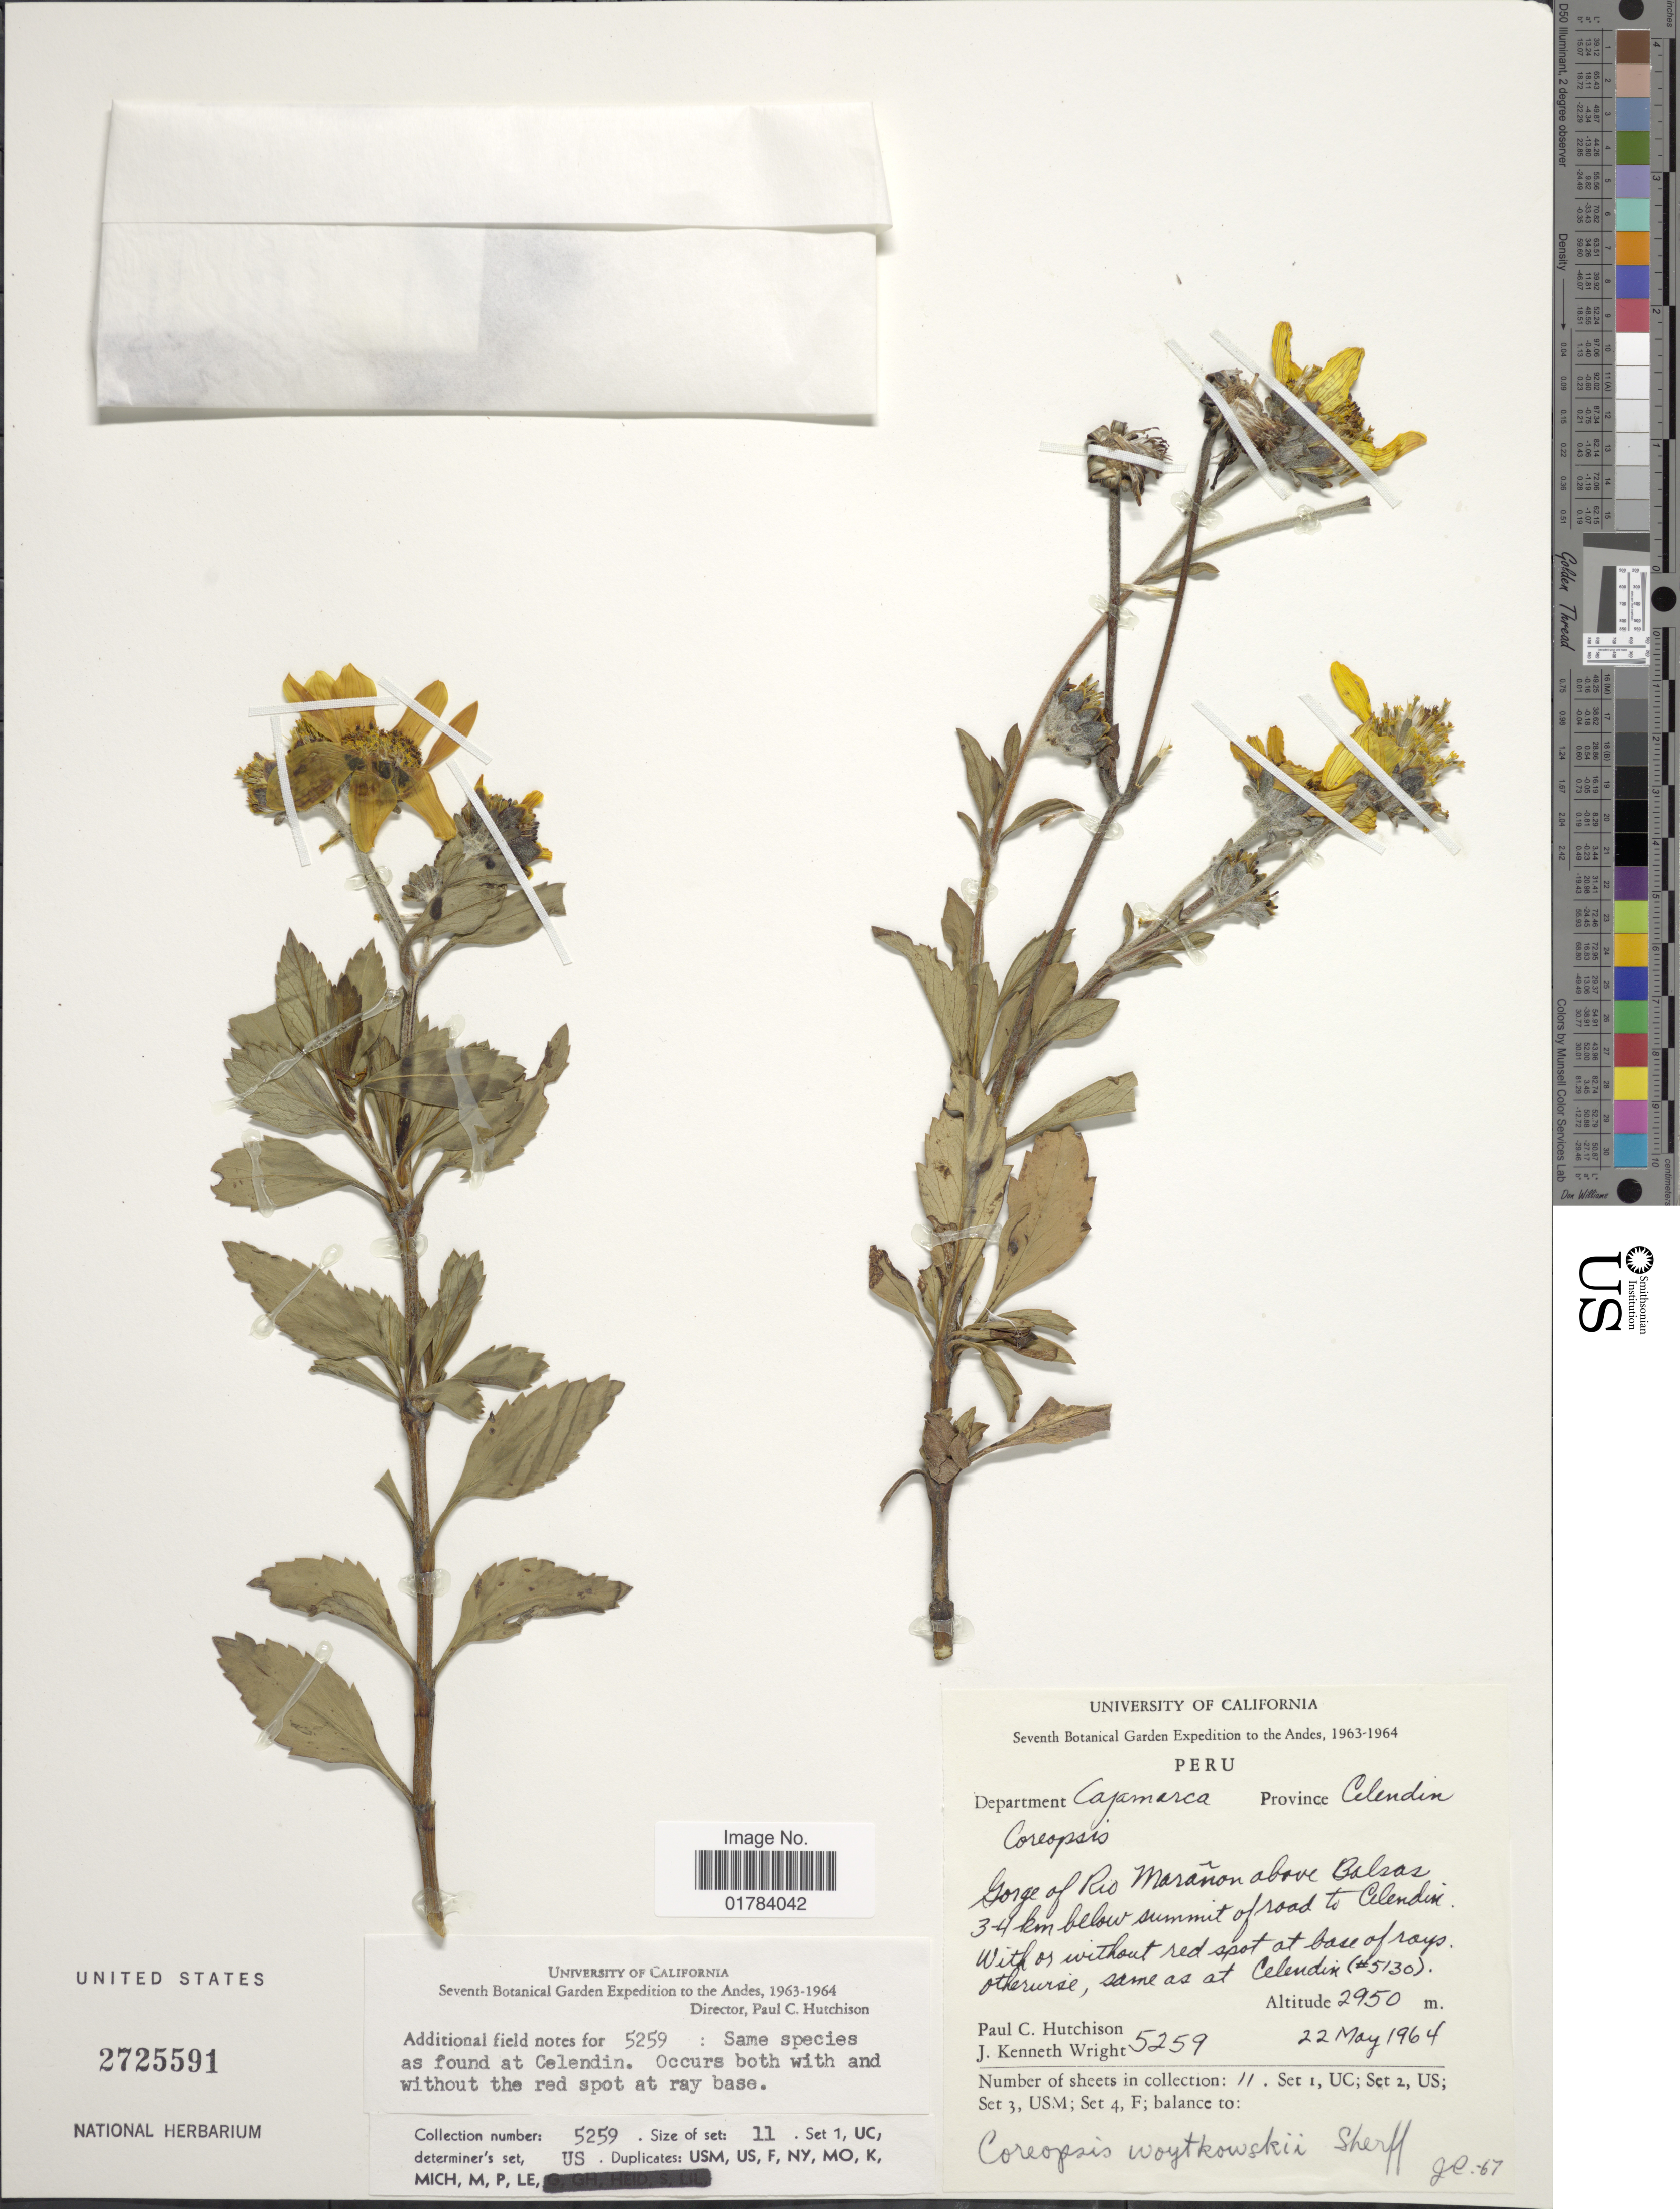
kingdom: Plantae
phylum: Tracheophyta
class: Magnoliopsida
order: Asterales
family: Asteraceae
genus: Coreopsis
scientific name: Coreopsis woytkowskii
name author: Sherff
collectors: P. C. Hutchison & J. K. Wright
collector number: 5259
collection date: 1964-05-22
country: Peru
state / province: Cajamarca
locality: Province Celendin, Gorge of Rio Maranon above Balsas, 3-4 km below summit of road to Celendin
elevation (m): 2950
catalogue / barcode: US 2725591